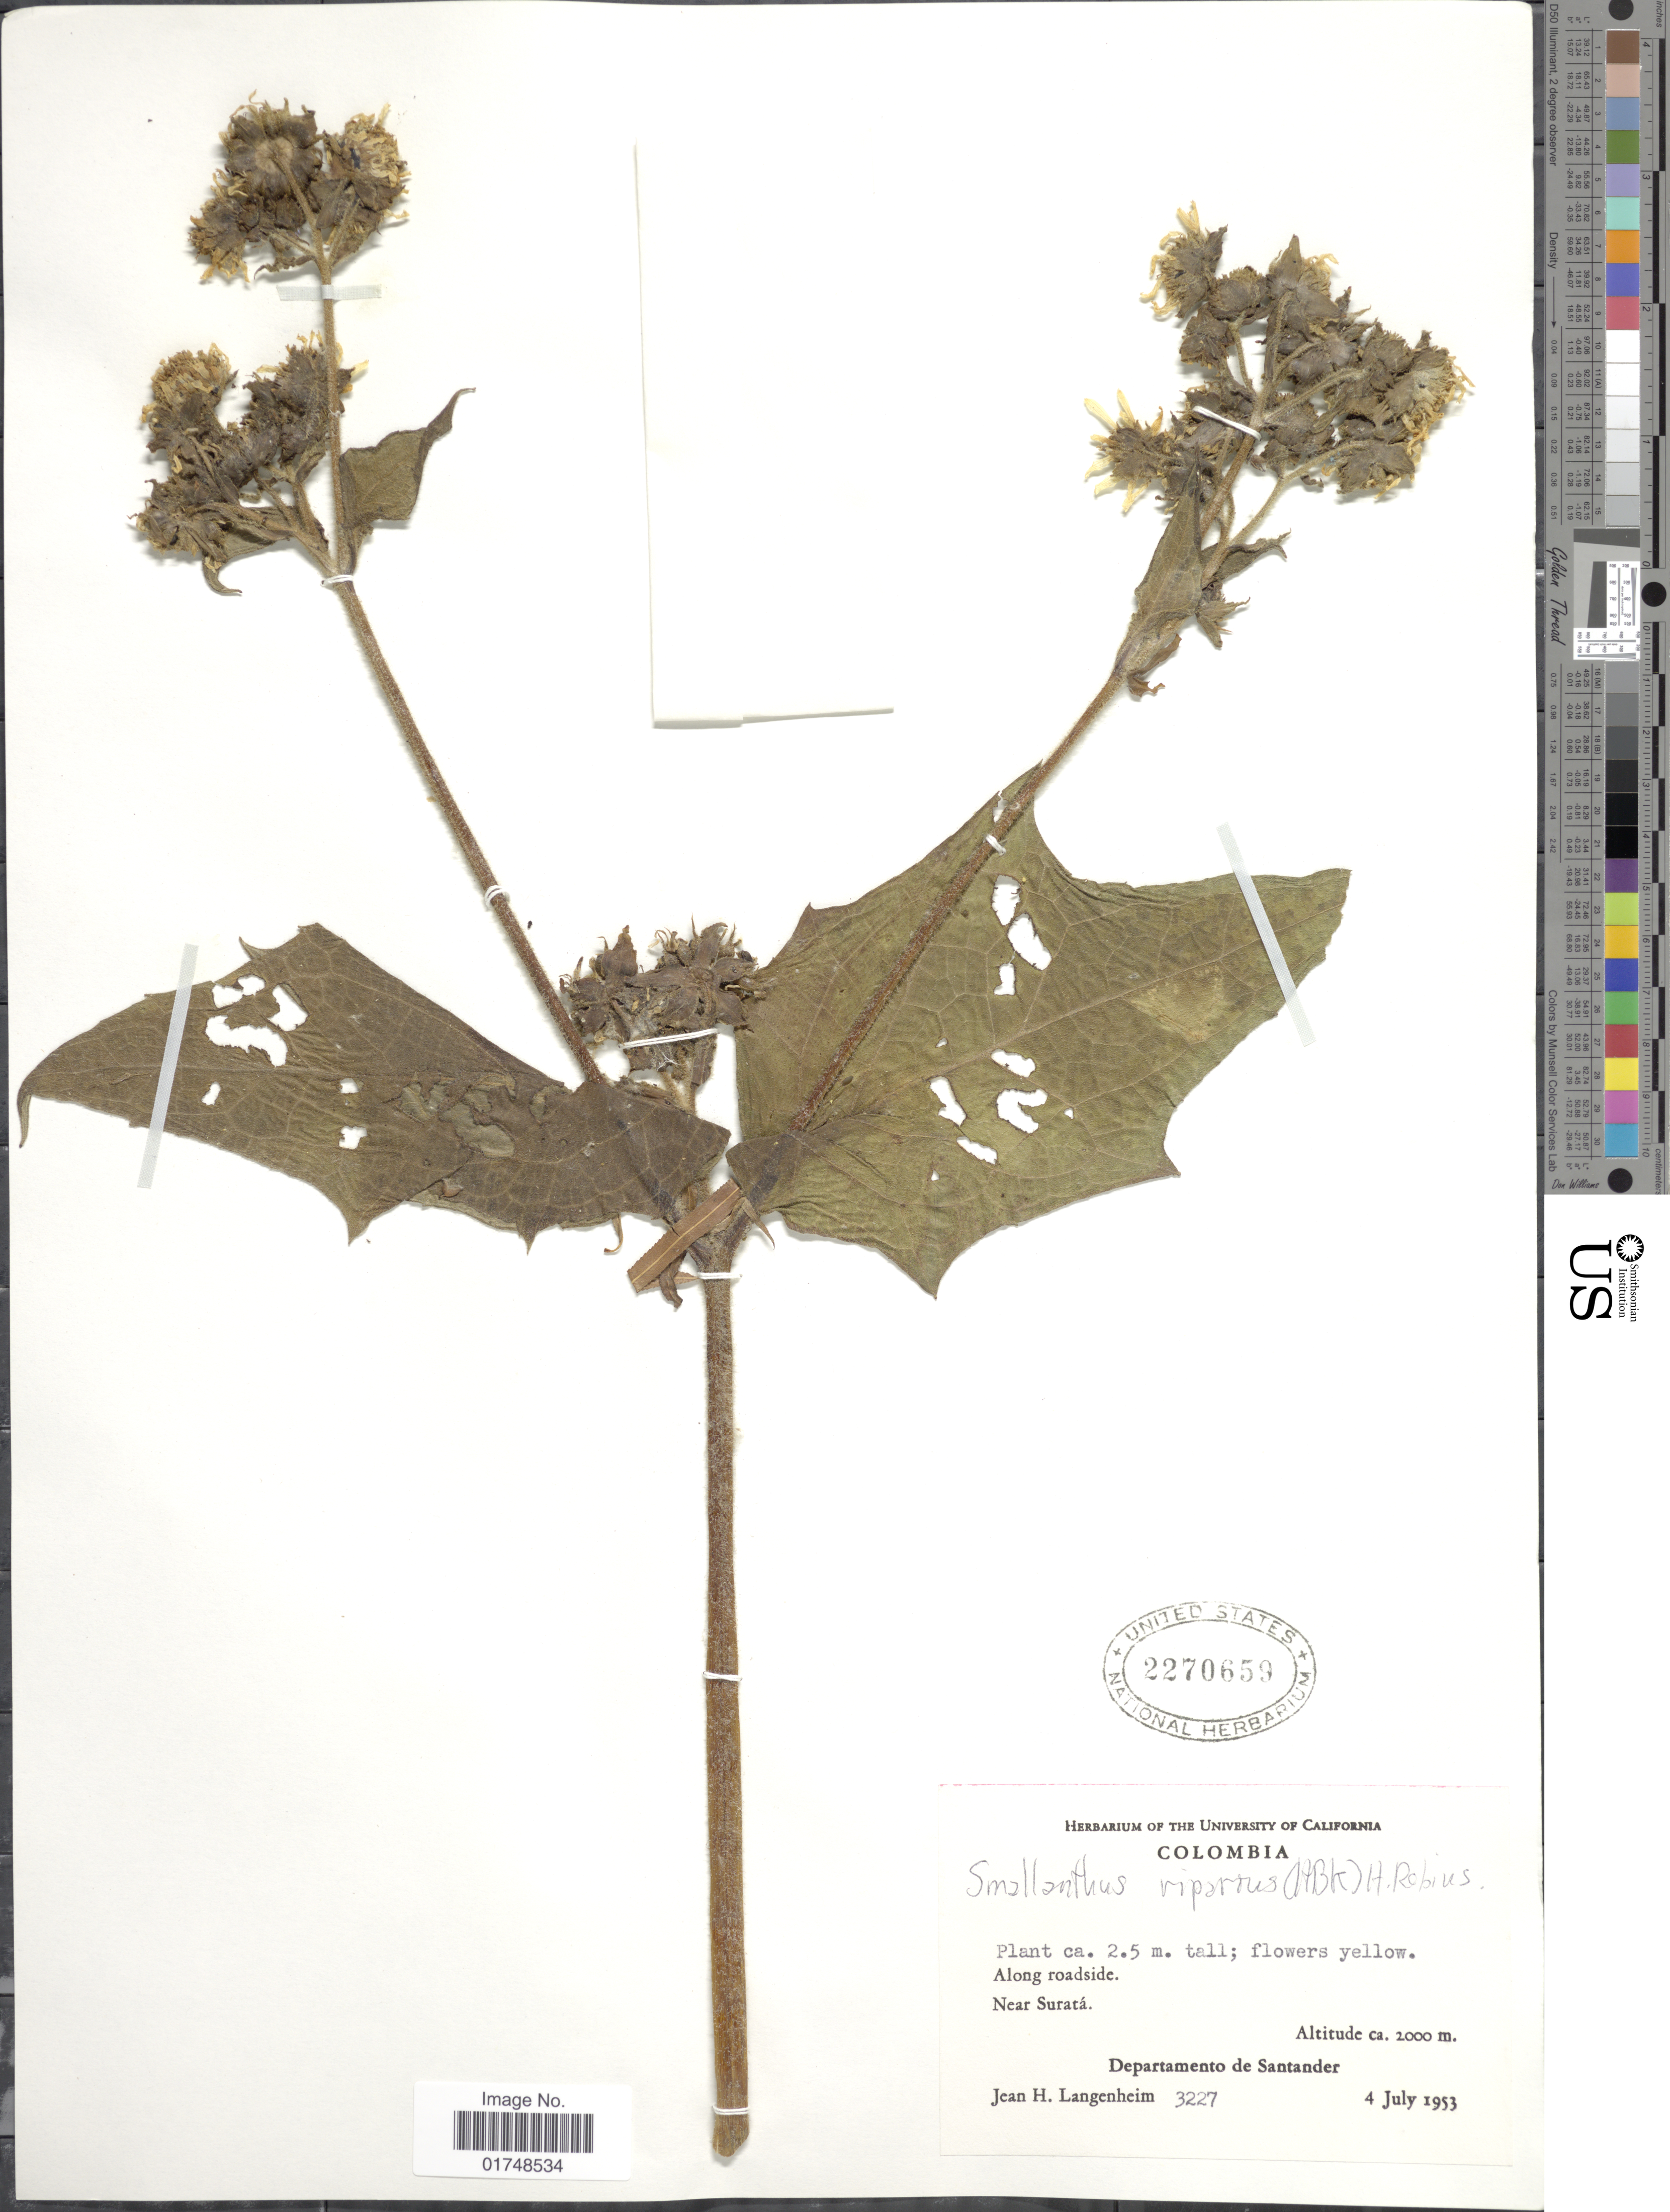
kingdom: Plantae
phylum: Tracheophyta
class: Magnoliopsida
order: Asterales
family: Asteraceae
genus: Smallanthus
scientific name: Smallanthus riparius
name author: (Kunth) H. Rob.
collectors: J. H. Langenheim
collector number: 3227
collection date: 1953-07-04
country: Colombia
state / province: Santander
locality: Near Surata. Departamento de Santander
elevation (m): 2000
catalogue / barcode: US 2270659